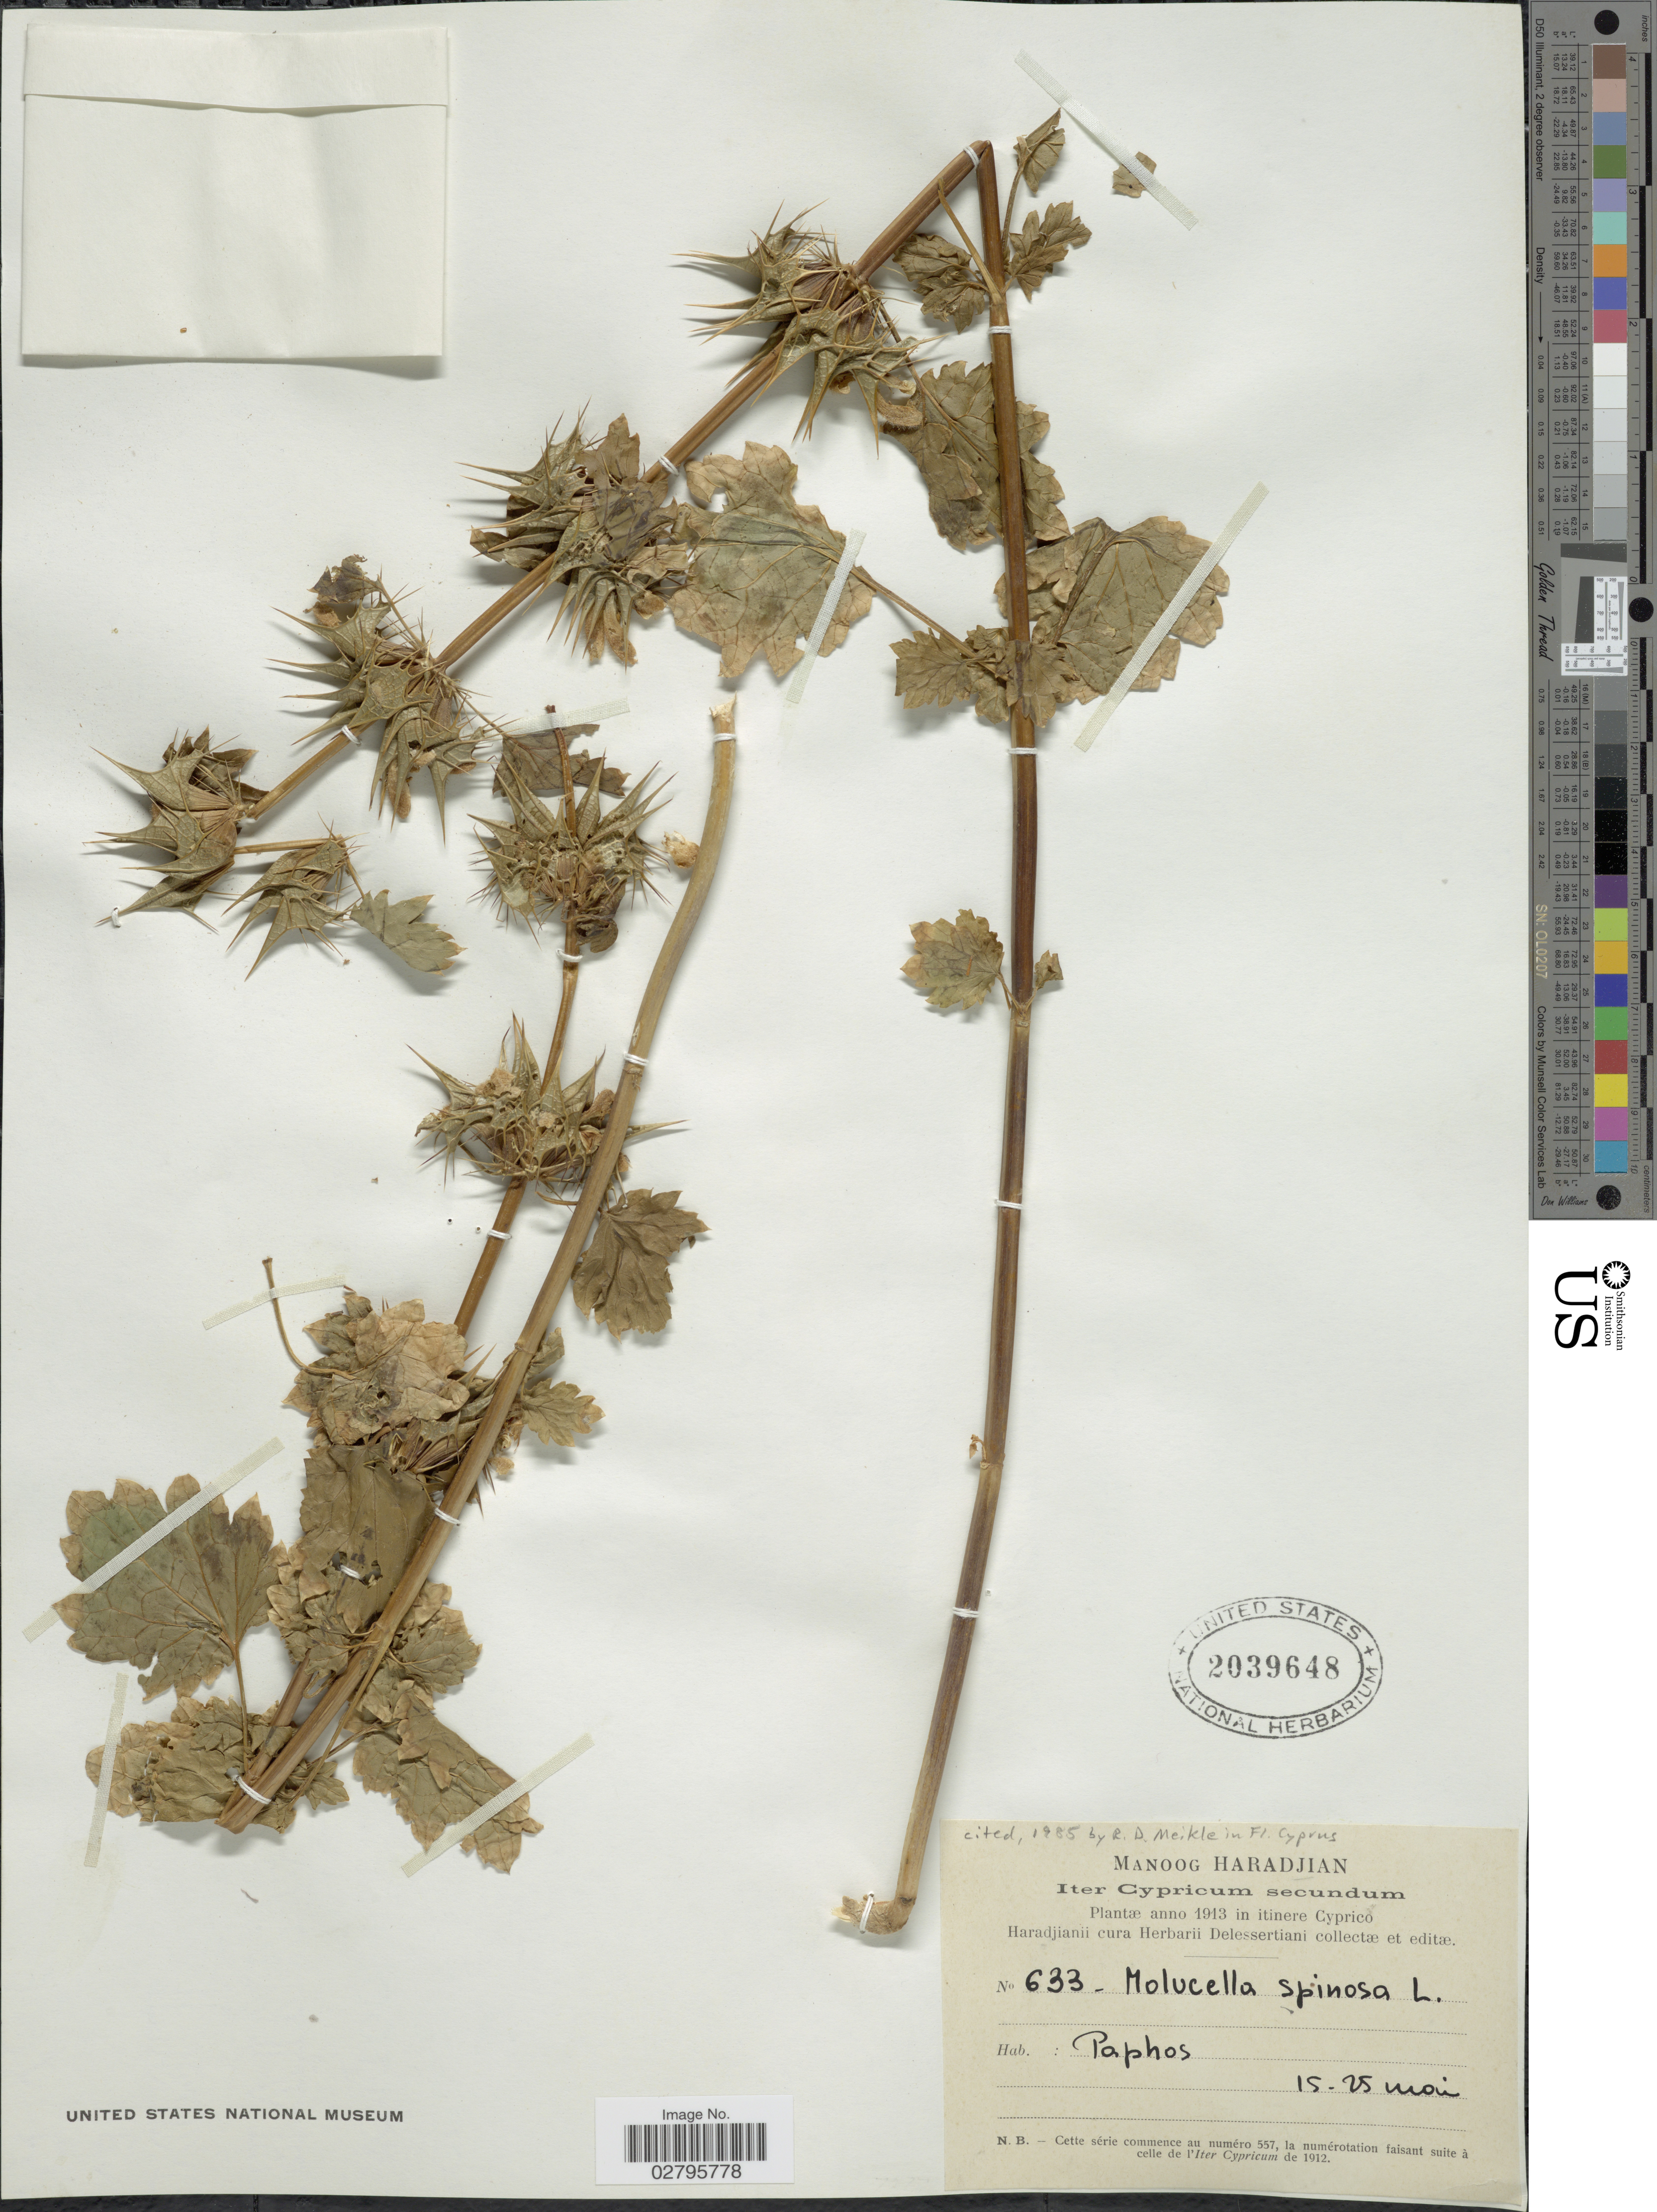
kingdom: Plantae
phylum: Tracheophyta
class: Magnoliopsida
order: Lamiales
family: Lamiaceae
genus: Moluccella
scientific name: Moluccella spinosa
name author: L.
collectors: M. Haradjian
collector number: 633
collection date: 1913-05-15/1913-05-25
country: Cyprus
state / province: Páfos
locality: Paphos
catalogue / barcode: US 2039648